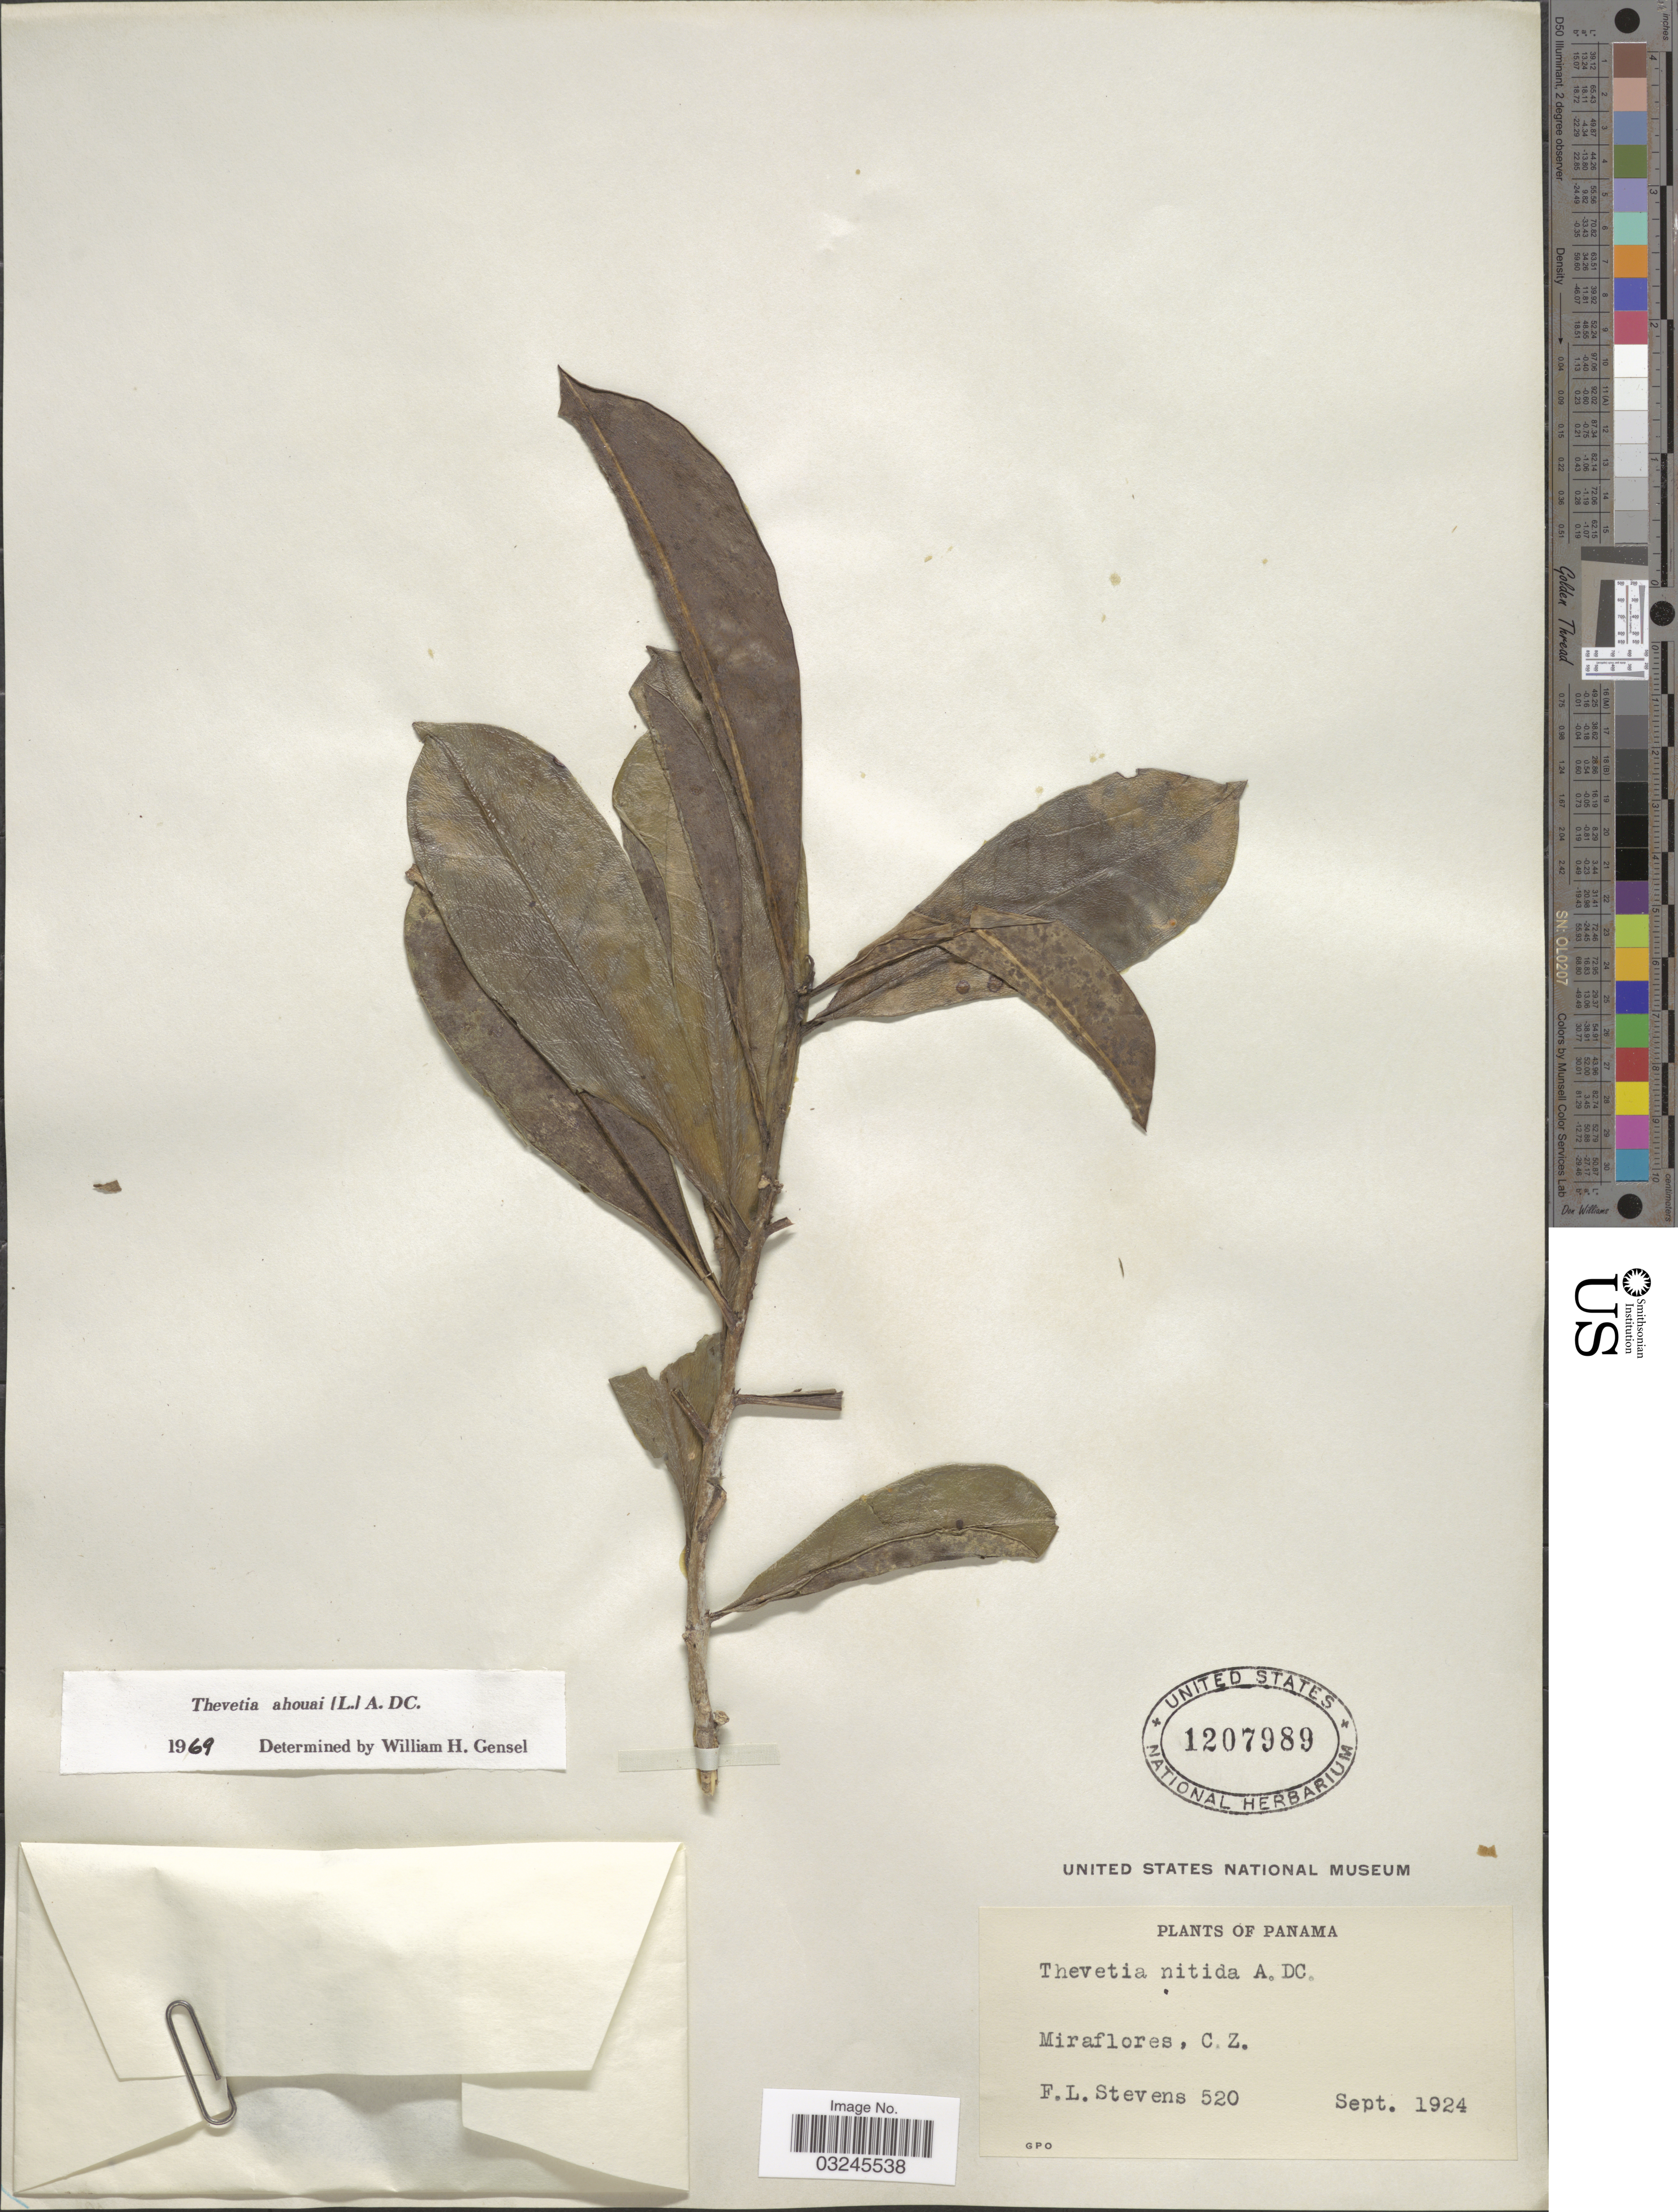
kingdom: Plantae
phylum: Tracheophyta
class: Magnoliopsida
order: Gentianales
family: Apocynaceae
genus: Thevetia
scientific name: Thevetia ahouai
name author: (L.) A. DC.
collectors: F. L. Stevens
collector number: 520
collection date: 1924-09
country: Panama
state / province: Panamá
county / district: Canal Zone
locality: Miraflores, C. Z.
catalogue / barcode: US 1207989